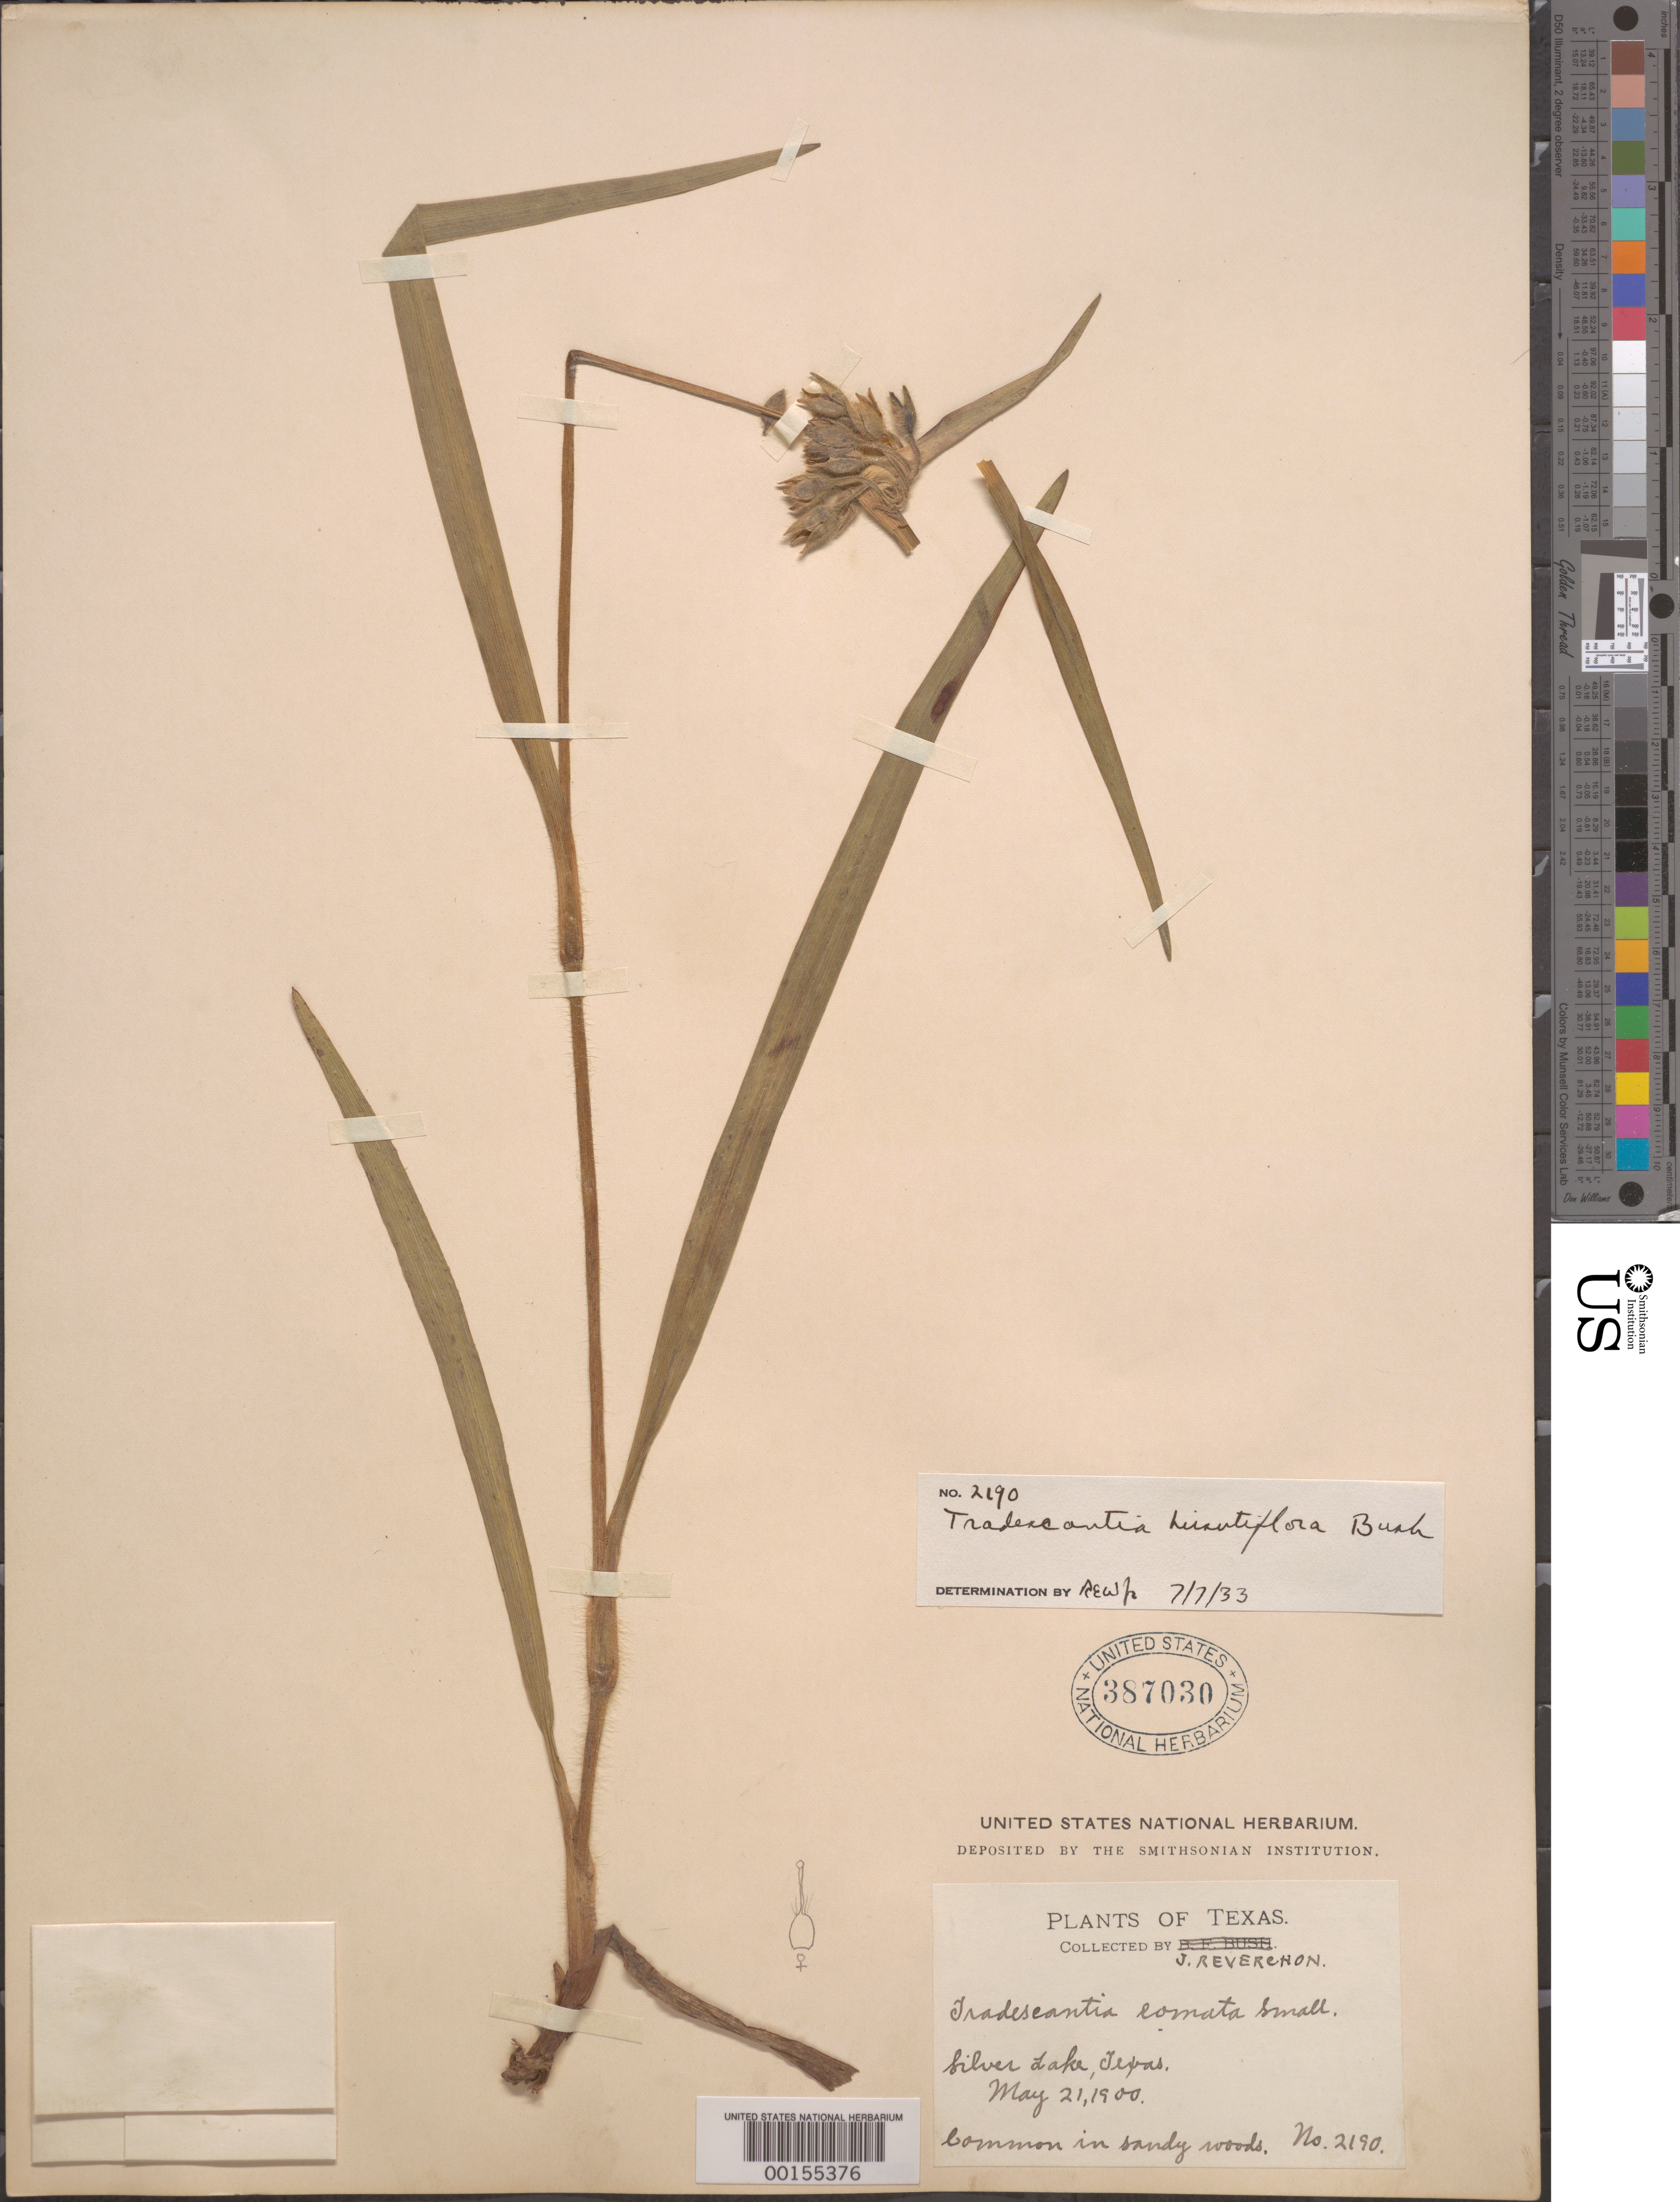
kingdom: Plantae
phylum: Tracheophyta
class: Liliopsida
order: Commelinales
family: Commelinaceae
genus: Tradescantia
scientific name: Tradescantia hirsutiflora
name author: Bush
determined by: Woodward, R. E.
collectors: J. Reverchon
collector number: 2190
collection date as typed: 21 May 1900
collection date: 1900-05-21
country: United States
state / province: Texas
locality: Silver lake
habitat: Sandy woods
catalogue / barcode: US 387030